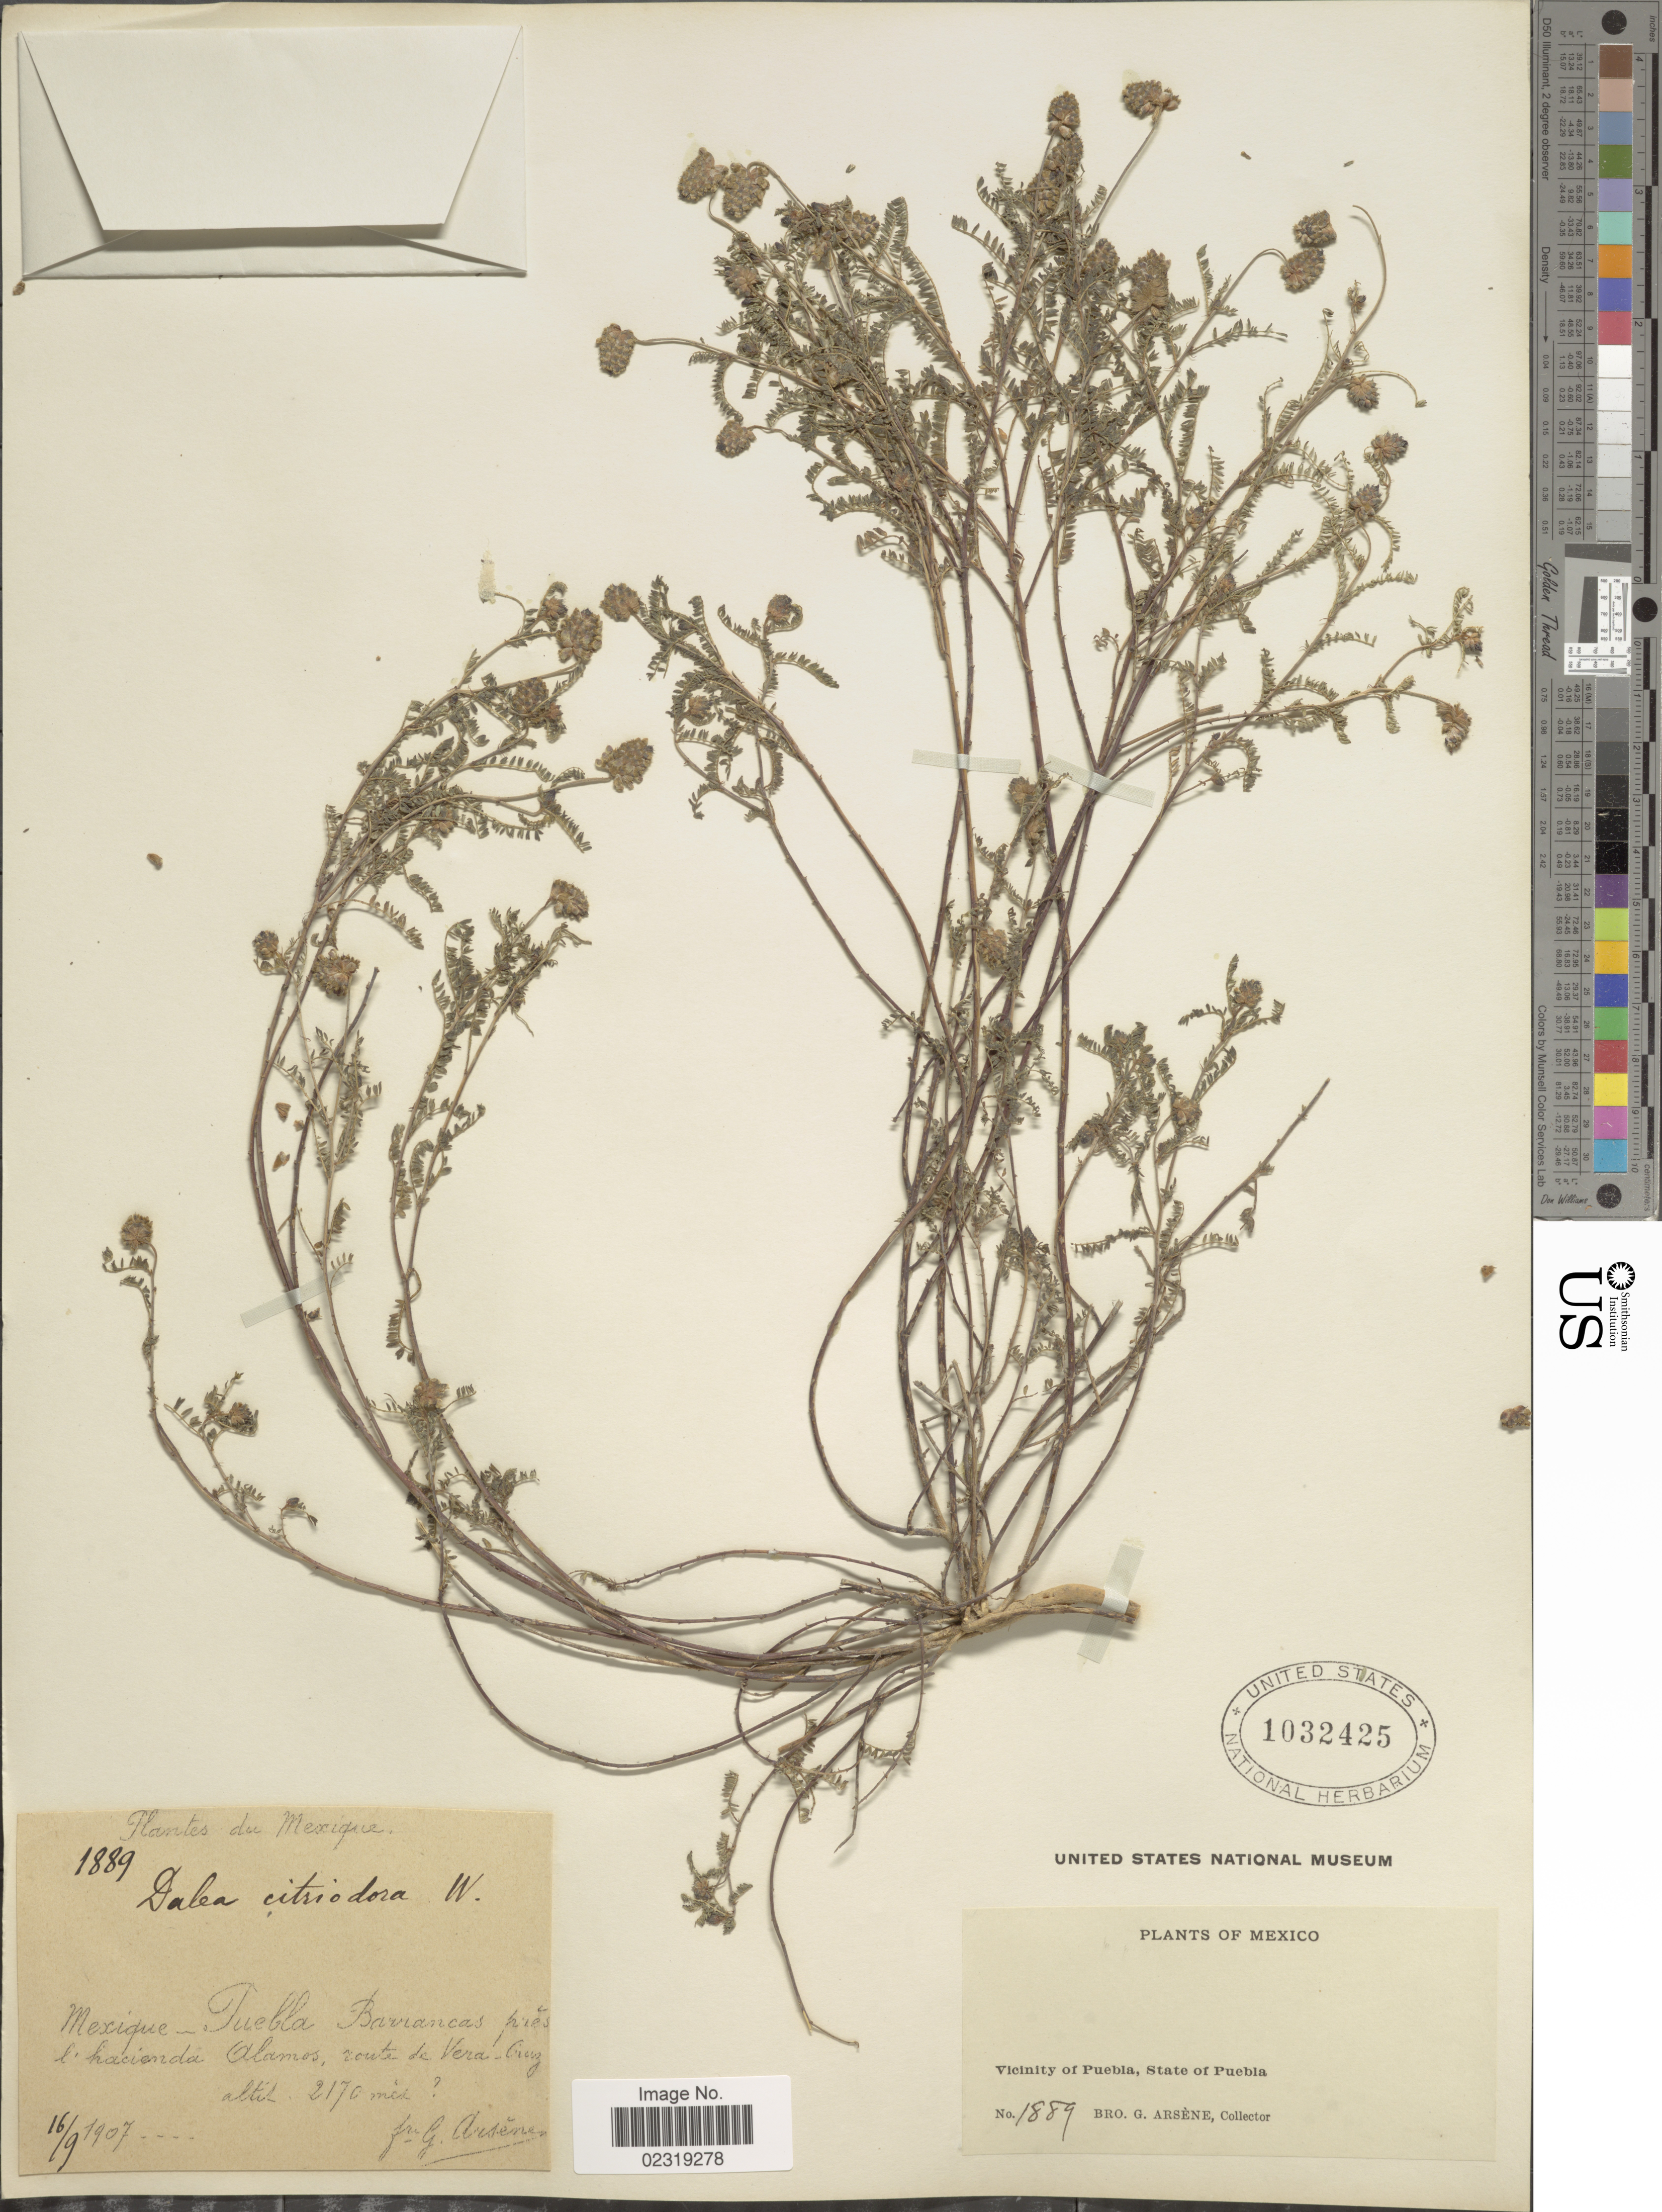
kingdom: Plantae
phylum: Tracheophyta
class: Magnoliopsida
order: Fabales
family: Fabaceae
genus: Dalea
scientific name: Dalea foliolosa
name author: (Aiton) Barneby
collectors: Bro. G. Arsène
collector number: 1889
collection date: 1907-09-16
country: Mexico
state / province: Puebla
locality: Puebla, Barrancas près l'hacienda Alamos, route de Vera-Cruz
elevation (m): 2170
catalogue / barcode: US 1032425